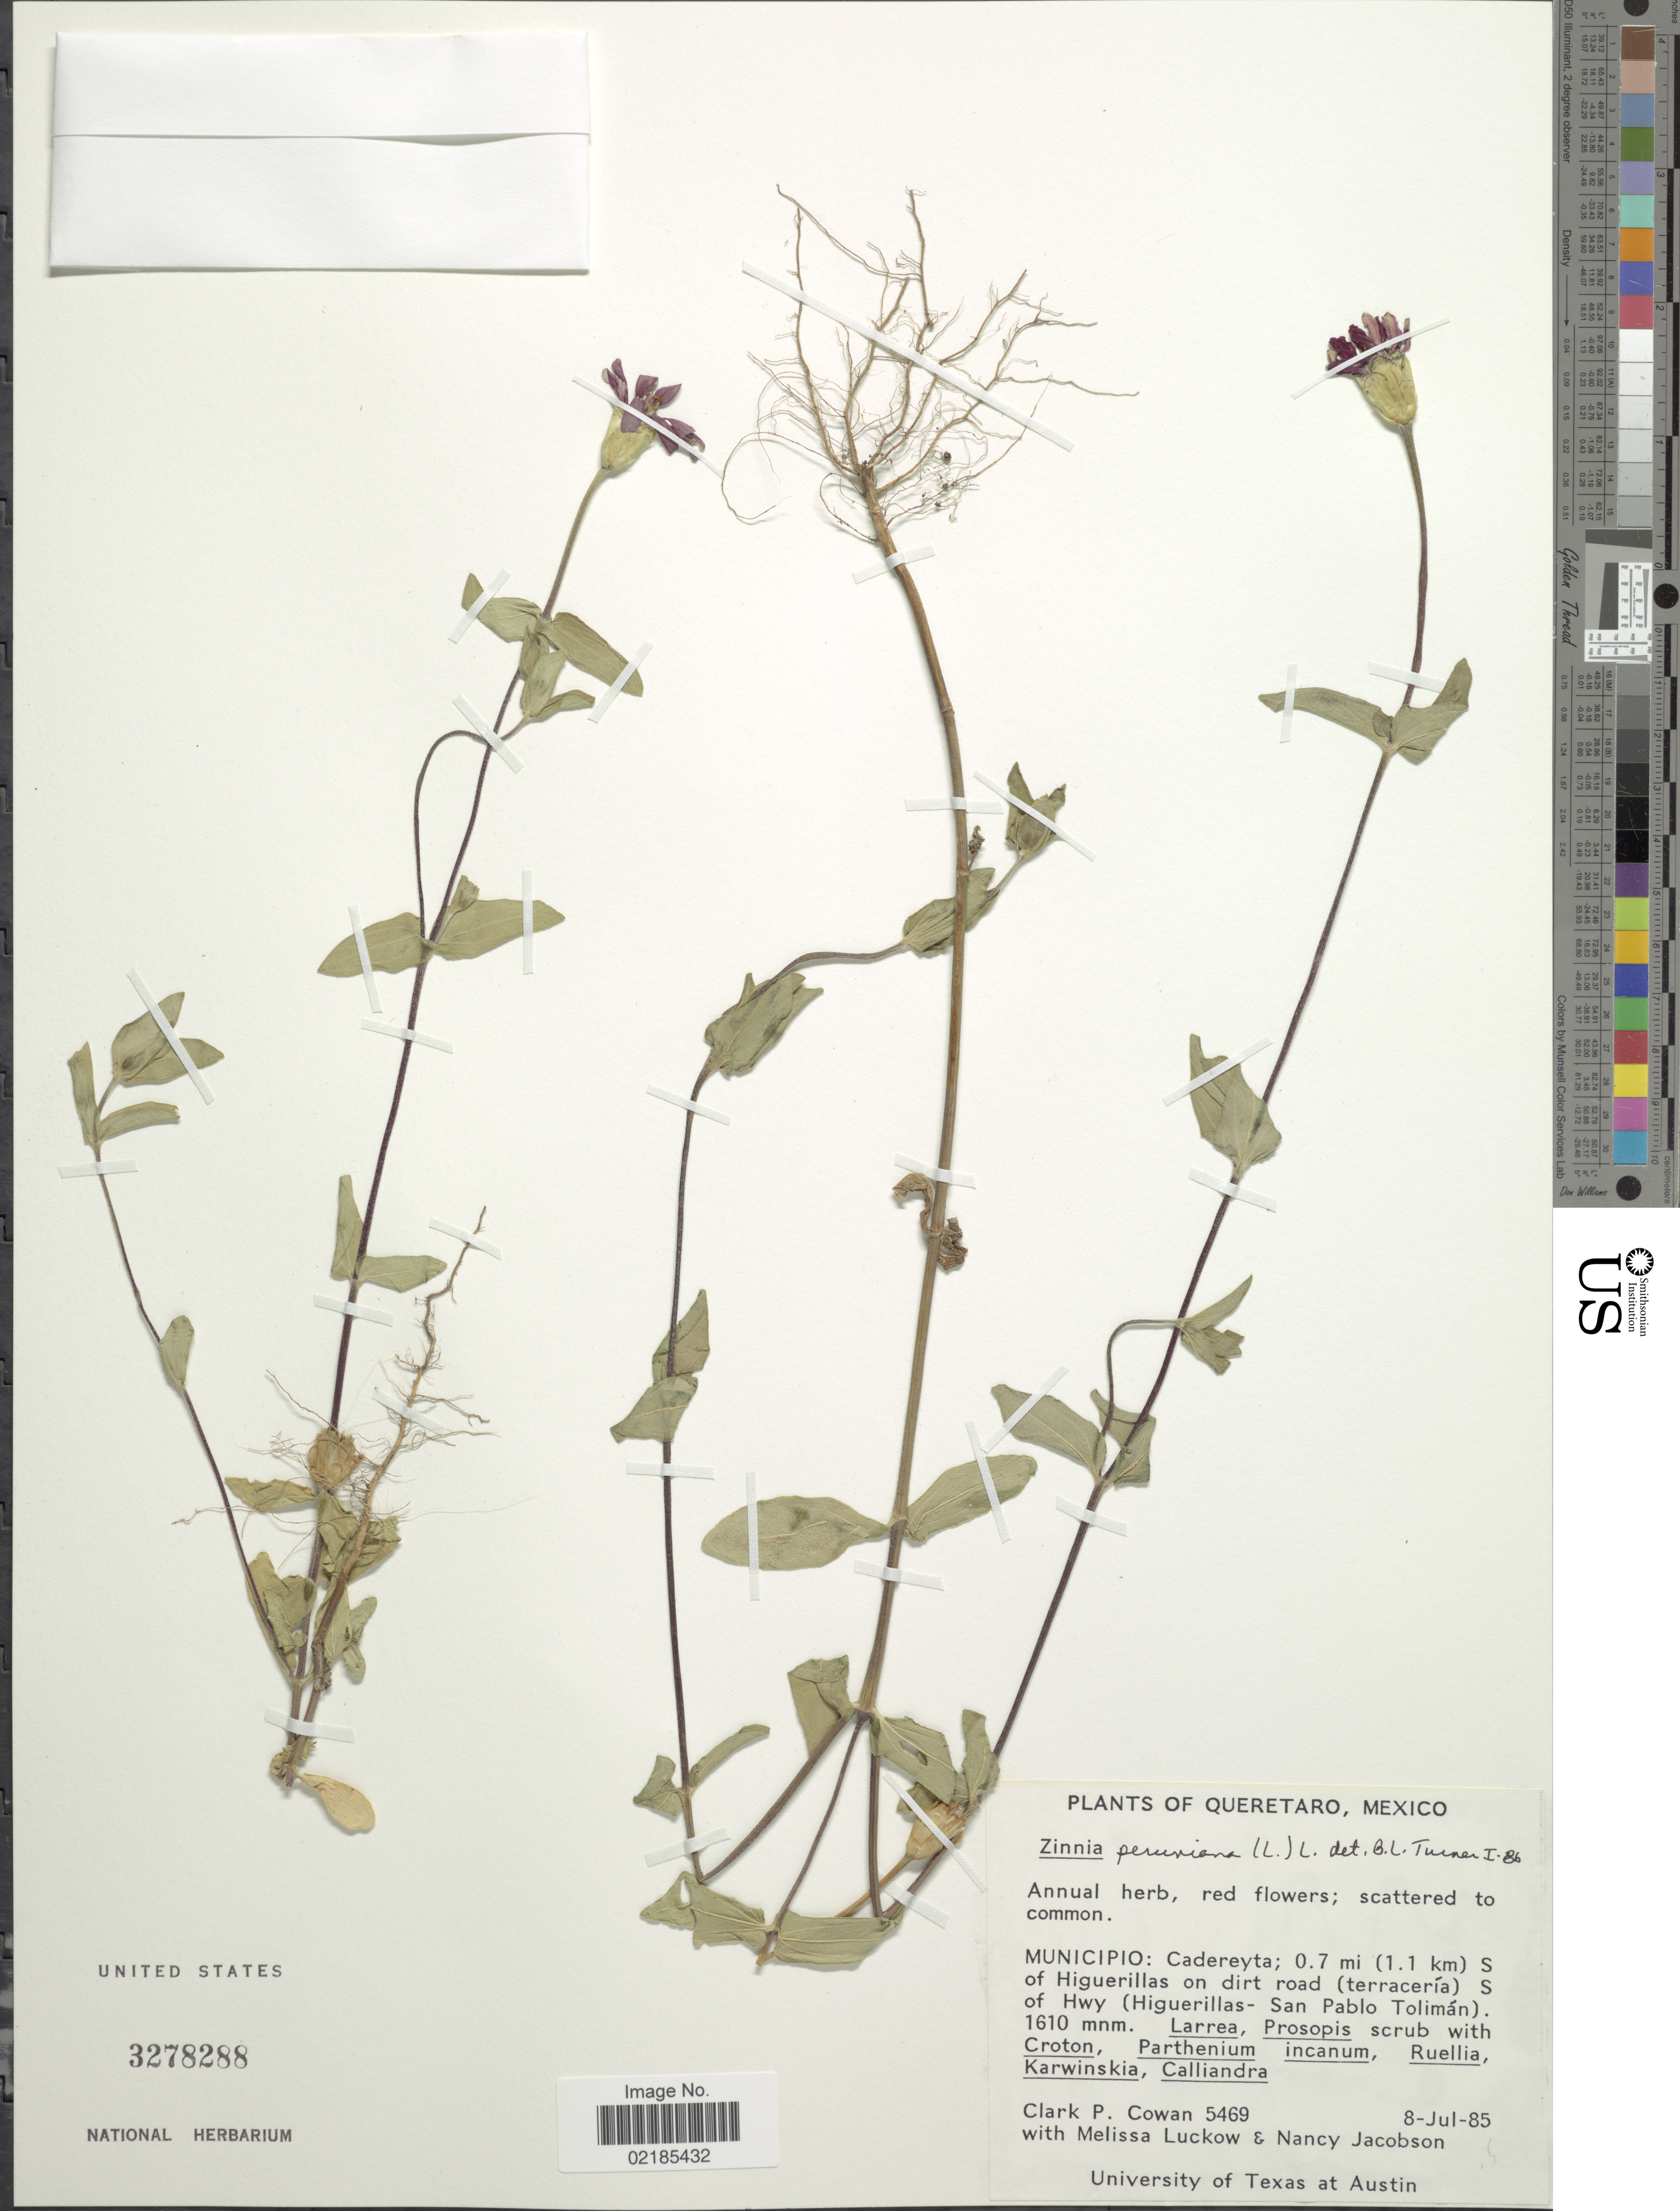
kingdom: Plantae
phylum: Tracheophyta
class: Magnoliopsida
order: Asterales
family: Asteraceae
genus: Zinnia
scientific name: Zinnia peruviana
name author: (L.) L.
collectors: C. P. Cowan, M. A. Luckow & N. Jacobson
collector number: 5469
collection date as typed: Transcribed d/m/y: 8/7/85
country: Mexico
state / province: Querétaro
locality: Municipio: Cadereyta; 0.7 mi (1.1 km) S of Higuerillas on dirt road (terraceria) S of Hwy (Higuerillas- San pablo Toliman)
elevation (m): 1610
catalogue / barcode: US 3278288